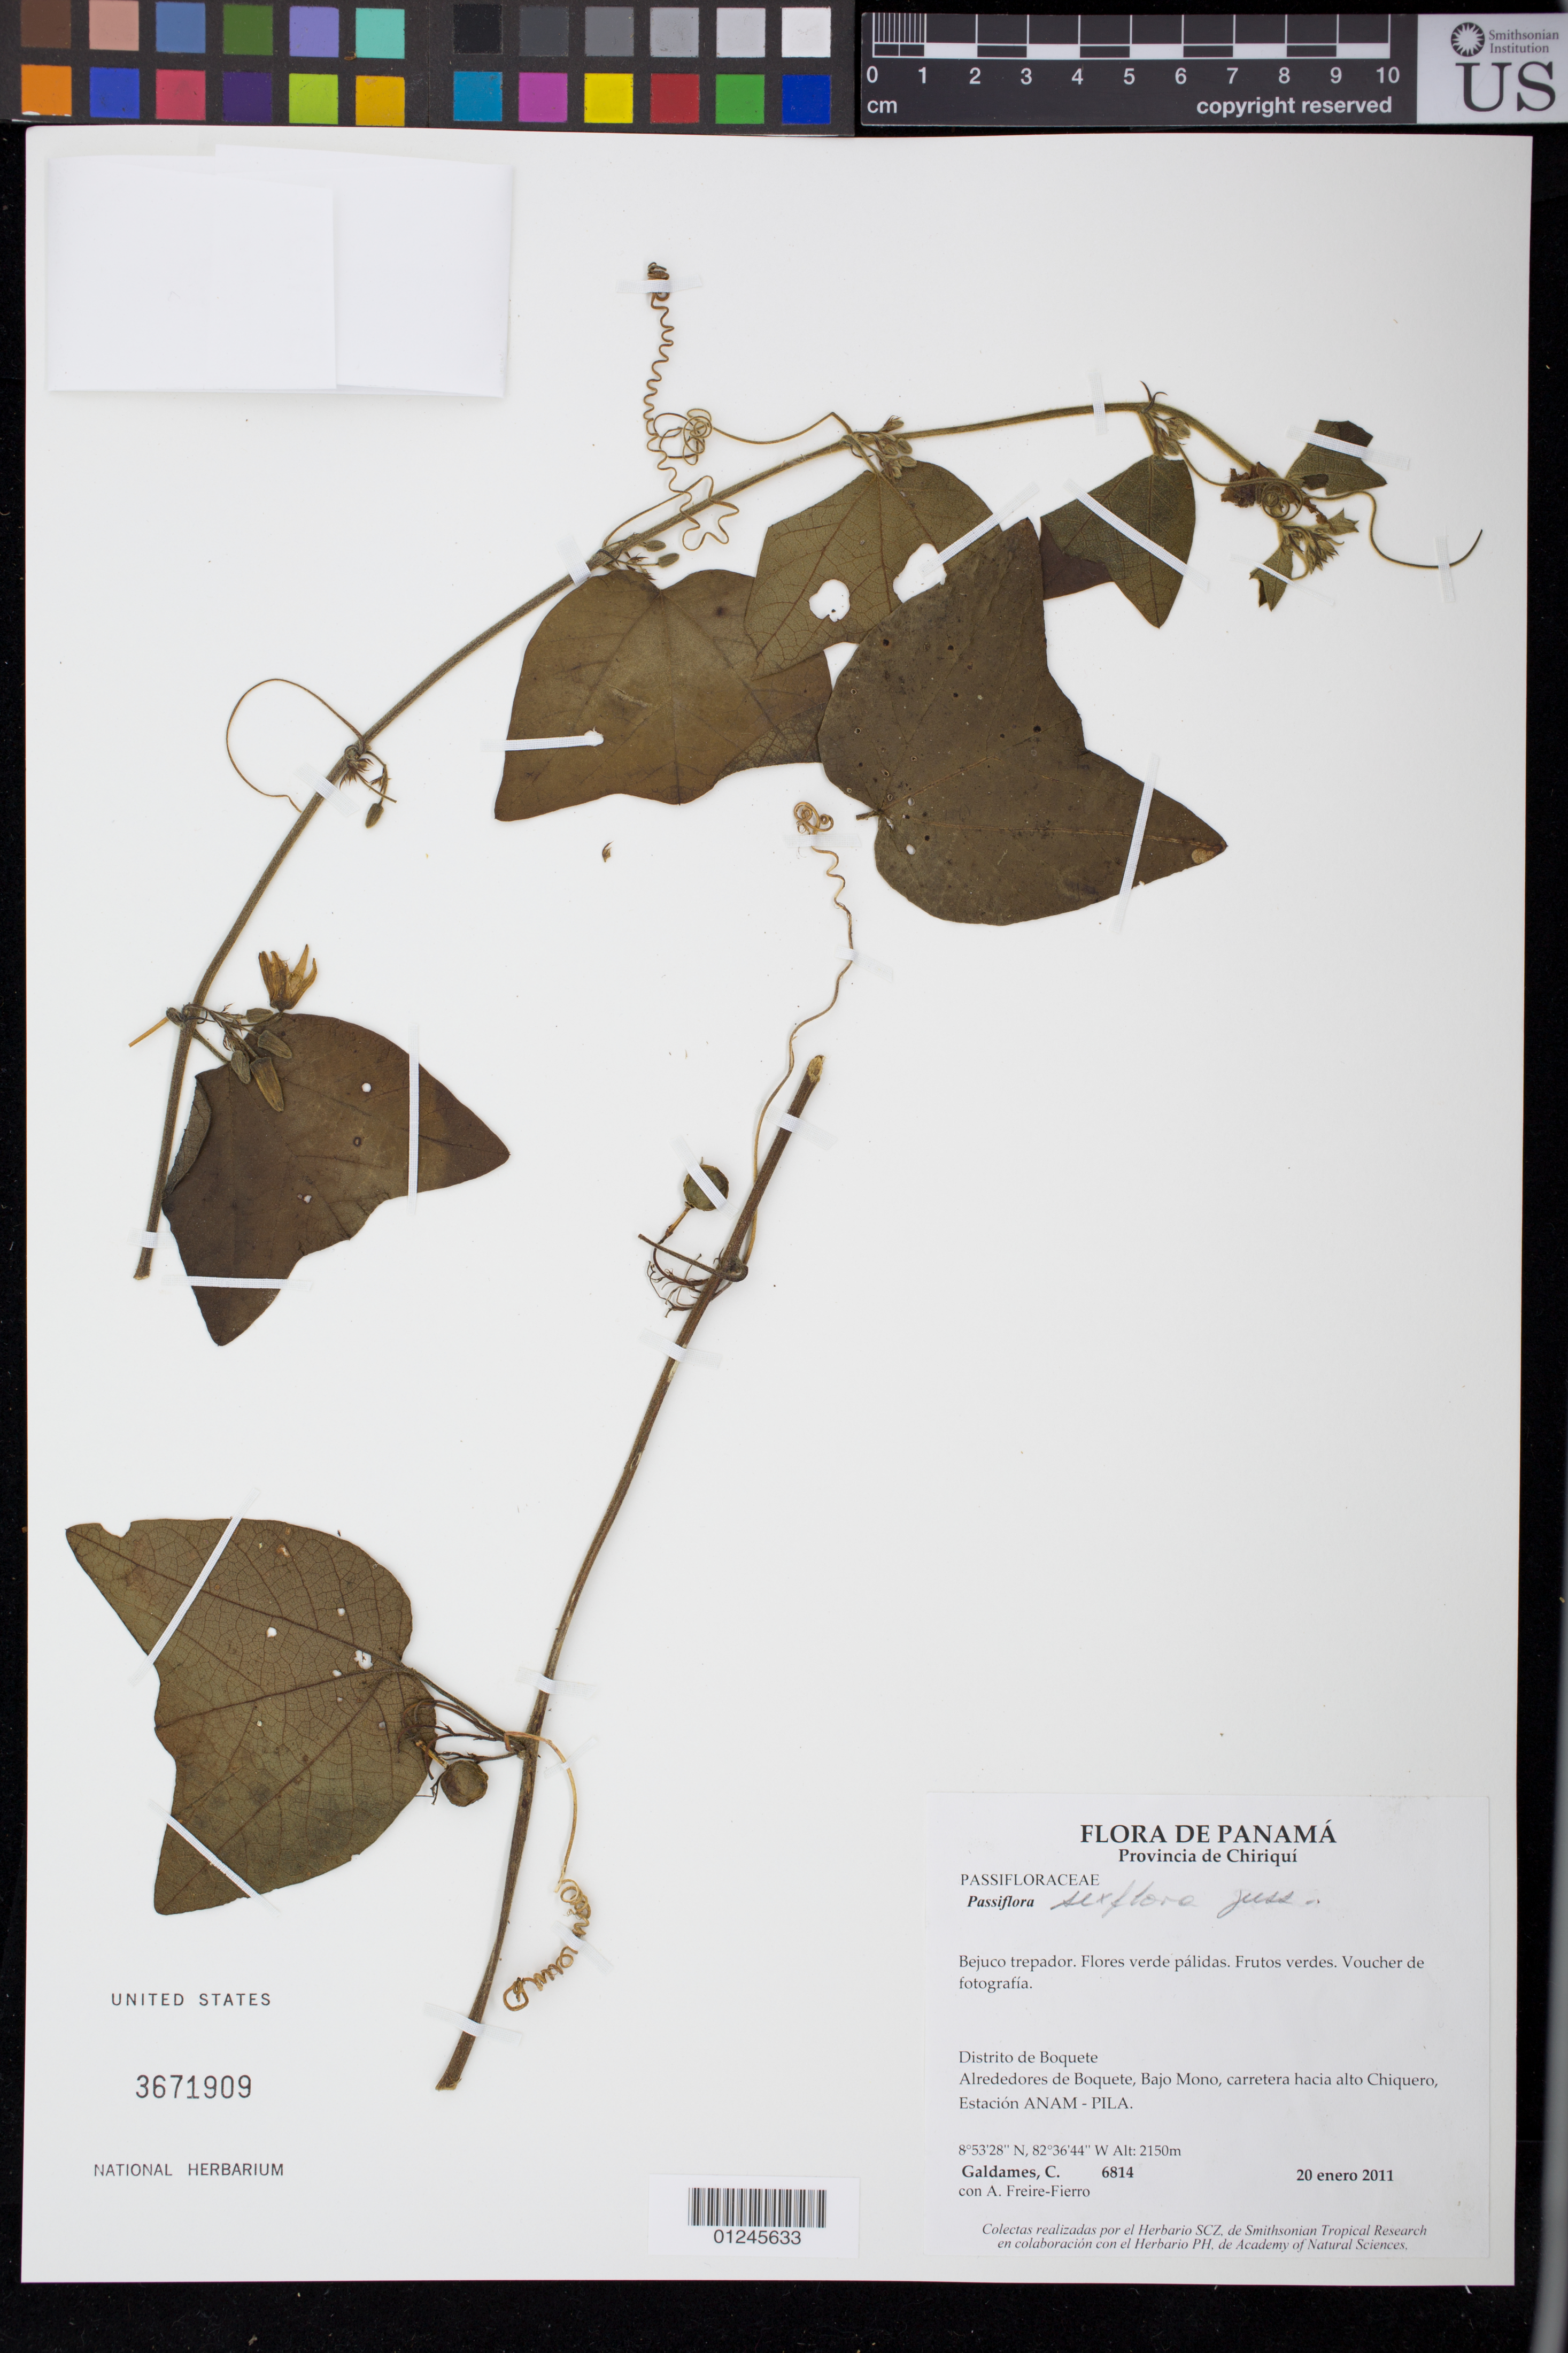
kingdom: Plantae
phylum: Tracheophyta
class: Magnoliopsida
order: Malpighiales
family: Passifloraceae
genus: Passiflora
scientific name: Passiflora sexflora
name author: Juss.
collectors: C. Galdames & A. Freire-Fierro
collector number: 6814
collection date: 2011-01-20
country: Panama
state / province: Chiriquí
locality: Distrito Boquete. Alrededores de Boquete, Bajo Mono, carretera hacia alto Chiquero, Estacion ANAM - PILA.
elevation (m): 2150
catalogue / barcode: US 3671909